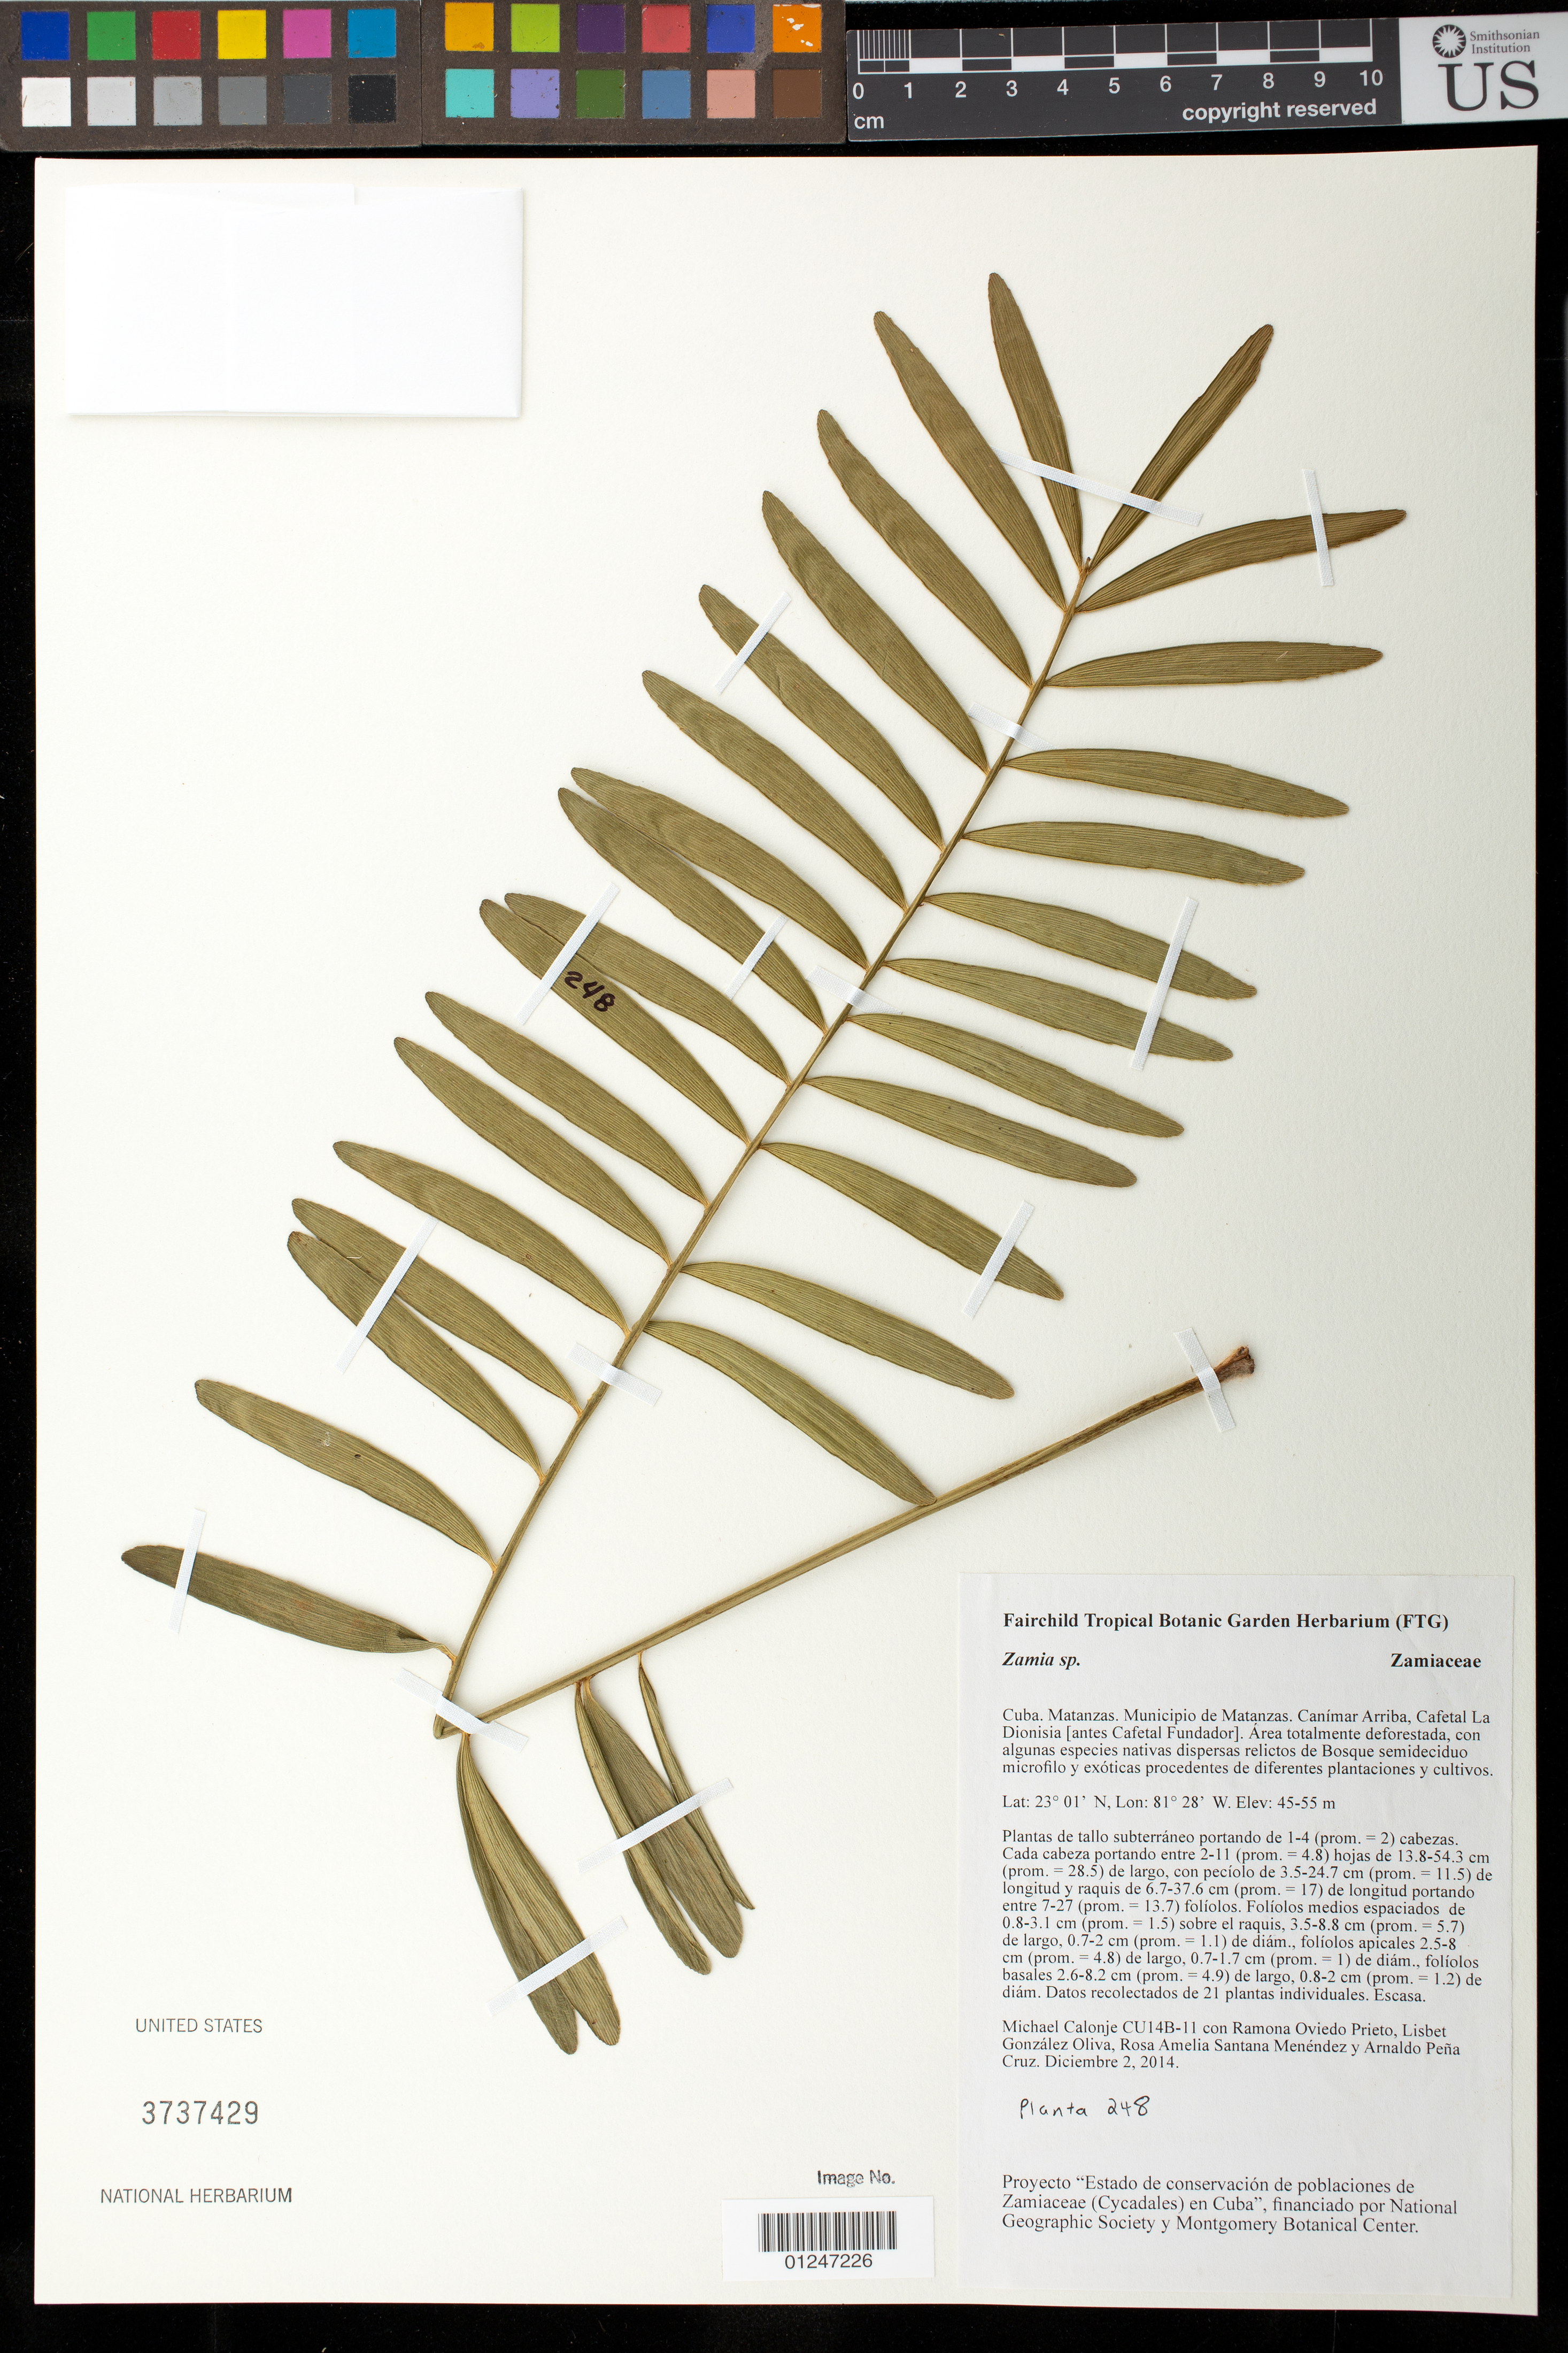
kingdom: Plantae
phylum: Tracheophyta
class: Cycadopsida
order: Cycadales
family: Zamiaceae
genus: Zamia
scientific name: Zamia sp.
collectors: M. Calonje et al.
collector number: CU14B-11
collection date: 2014-12-02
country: Cuba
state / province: Matanzas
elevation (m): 45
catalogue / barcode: US 3737429